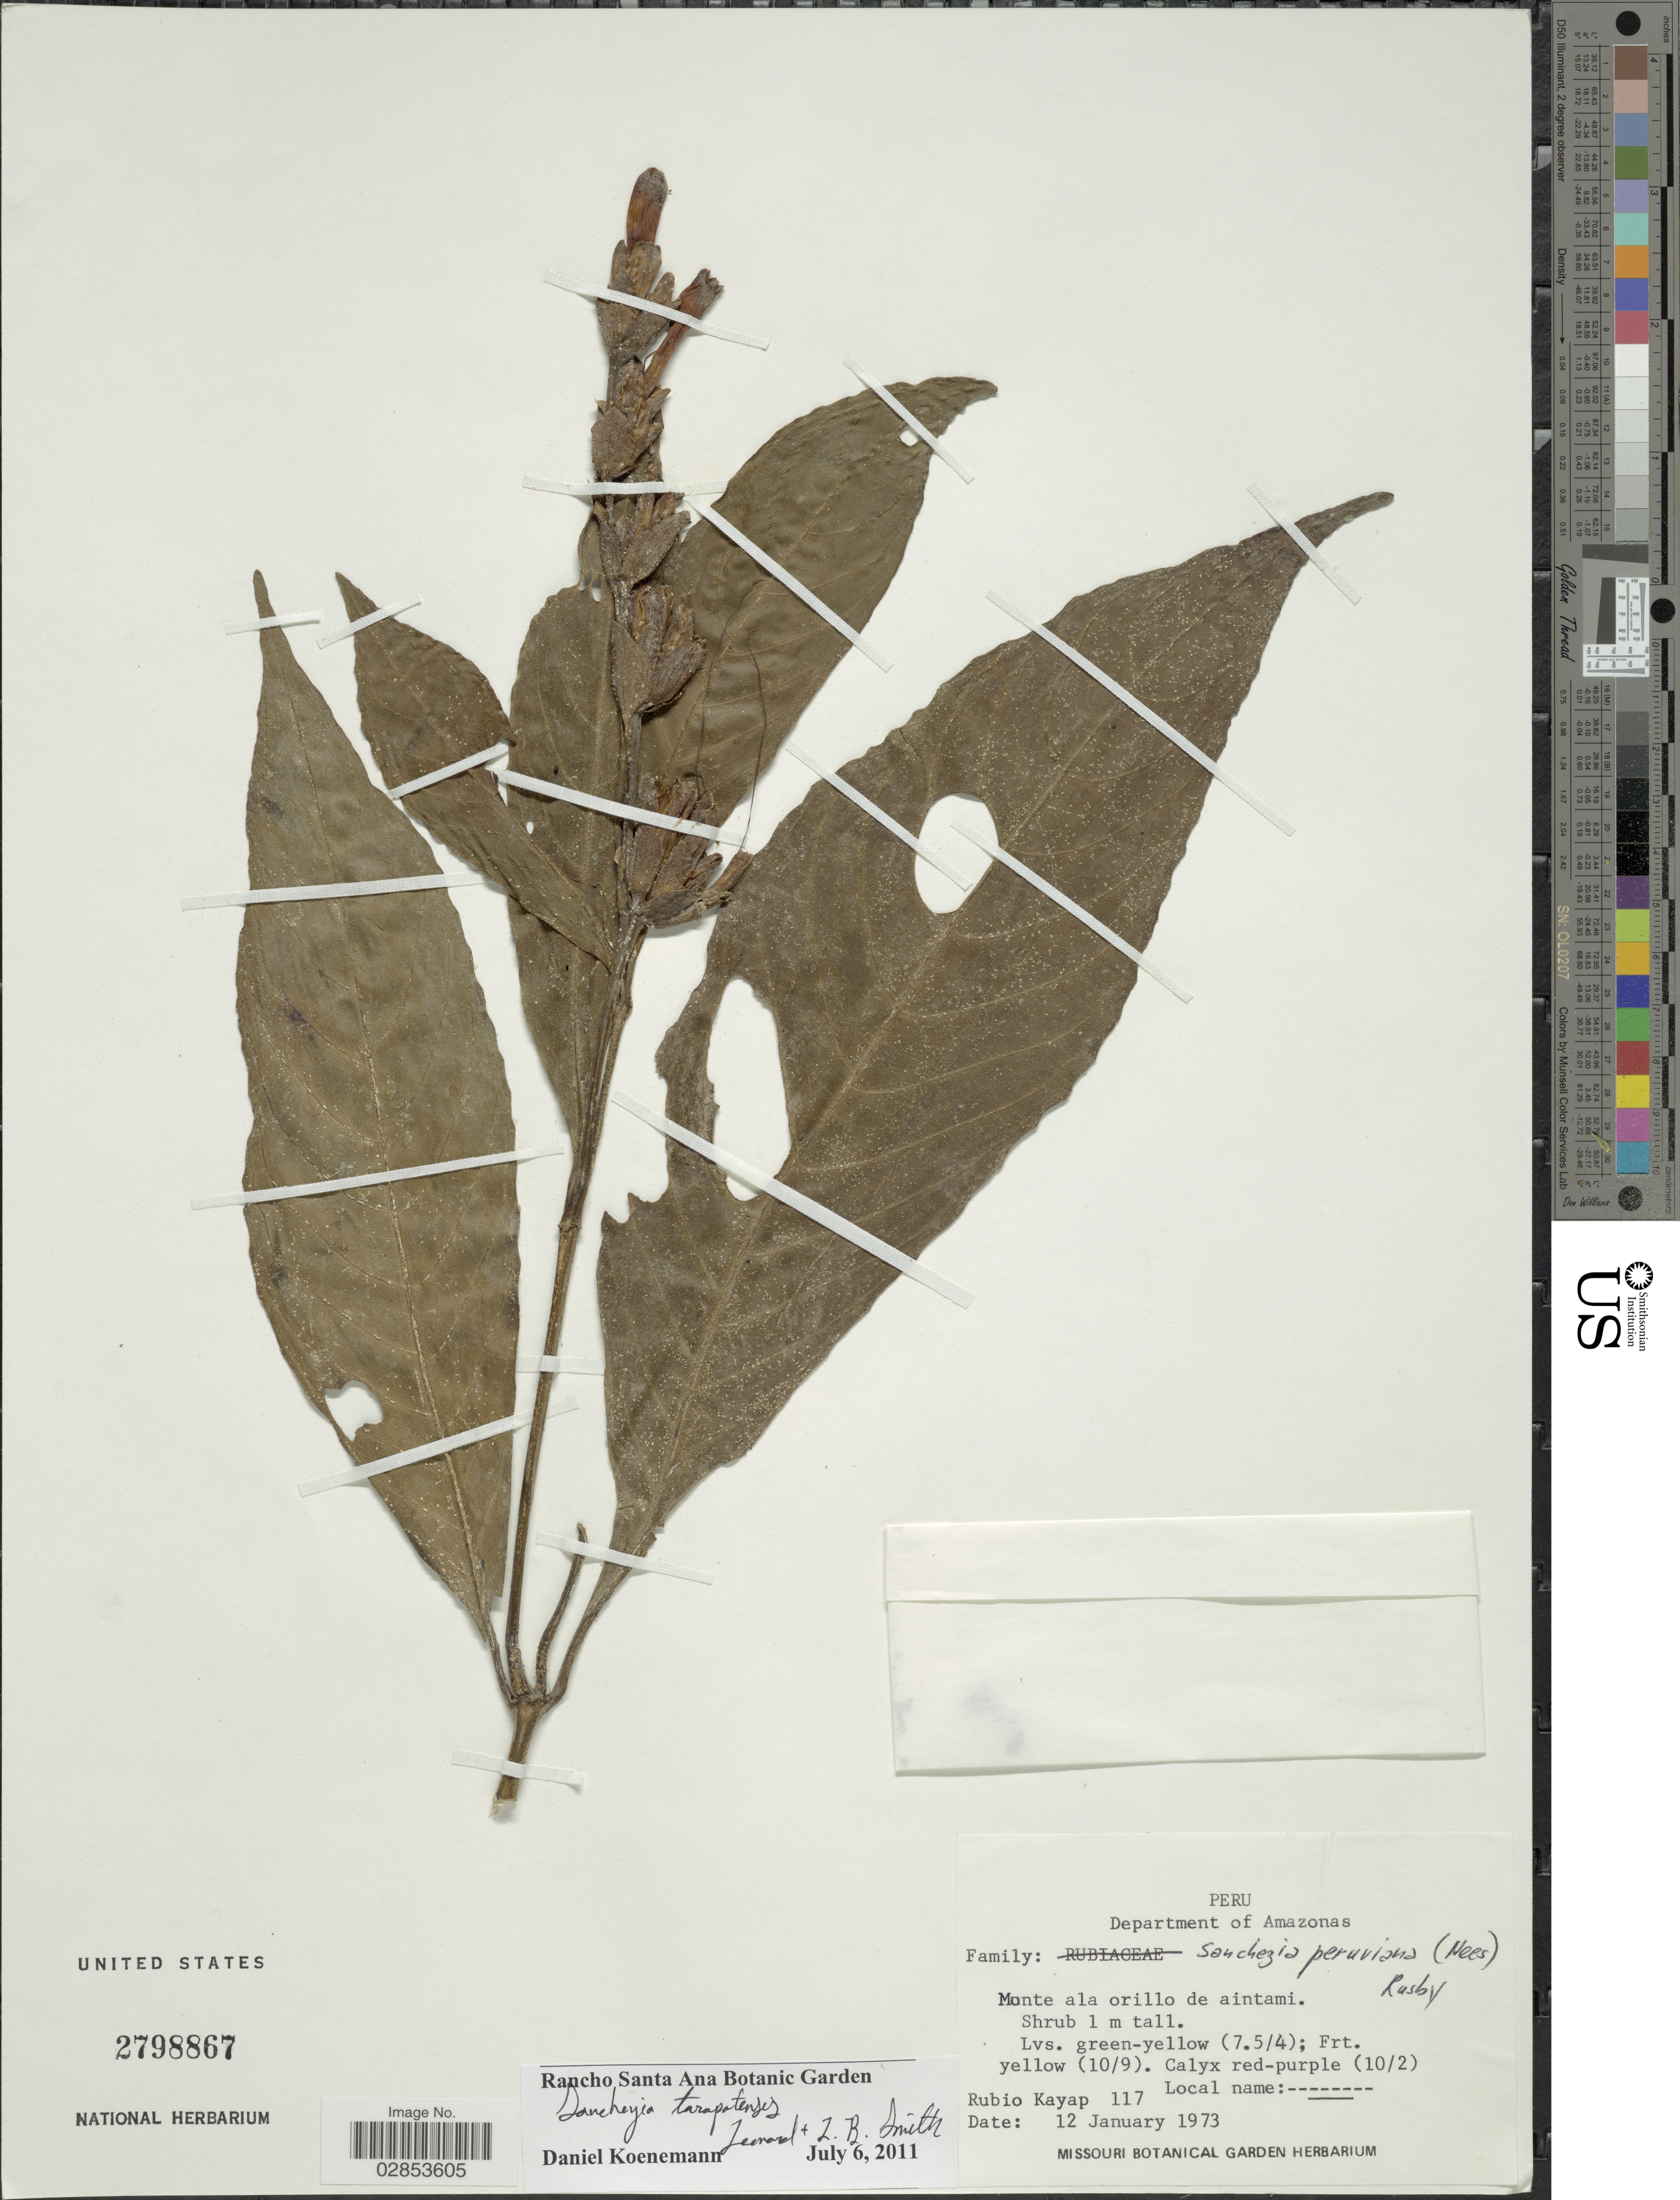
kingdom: Plantae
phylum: Tracheophyta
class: Magnoliopsida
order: Lamiales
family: Acanthaceae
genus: Sanchezia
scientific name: Sanchezia tarapotensis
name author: Leonard & L.B. Sm.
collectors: R. Kayap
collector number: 117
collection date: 1973-01-12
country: Peru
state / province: Amazonas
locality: Department of Amazonas. Monte ala orillo de aintami.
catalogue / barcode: US 2798867